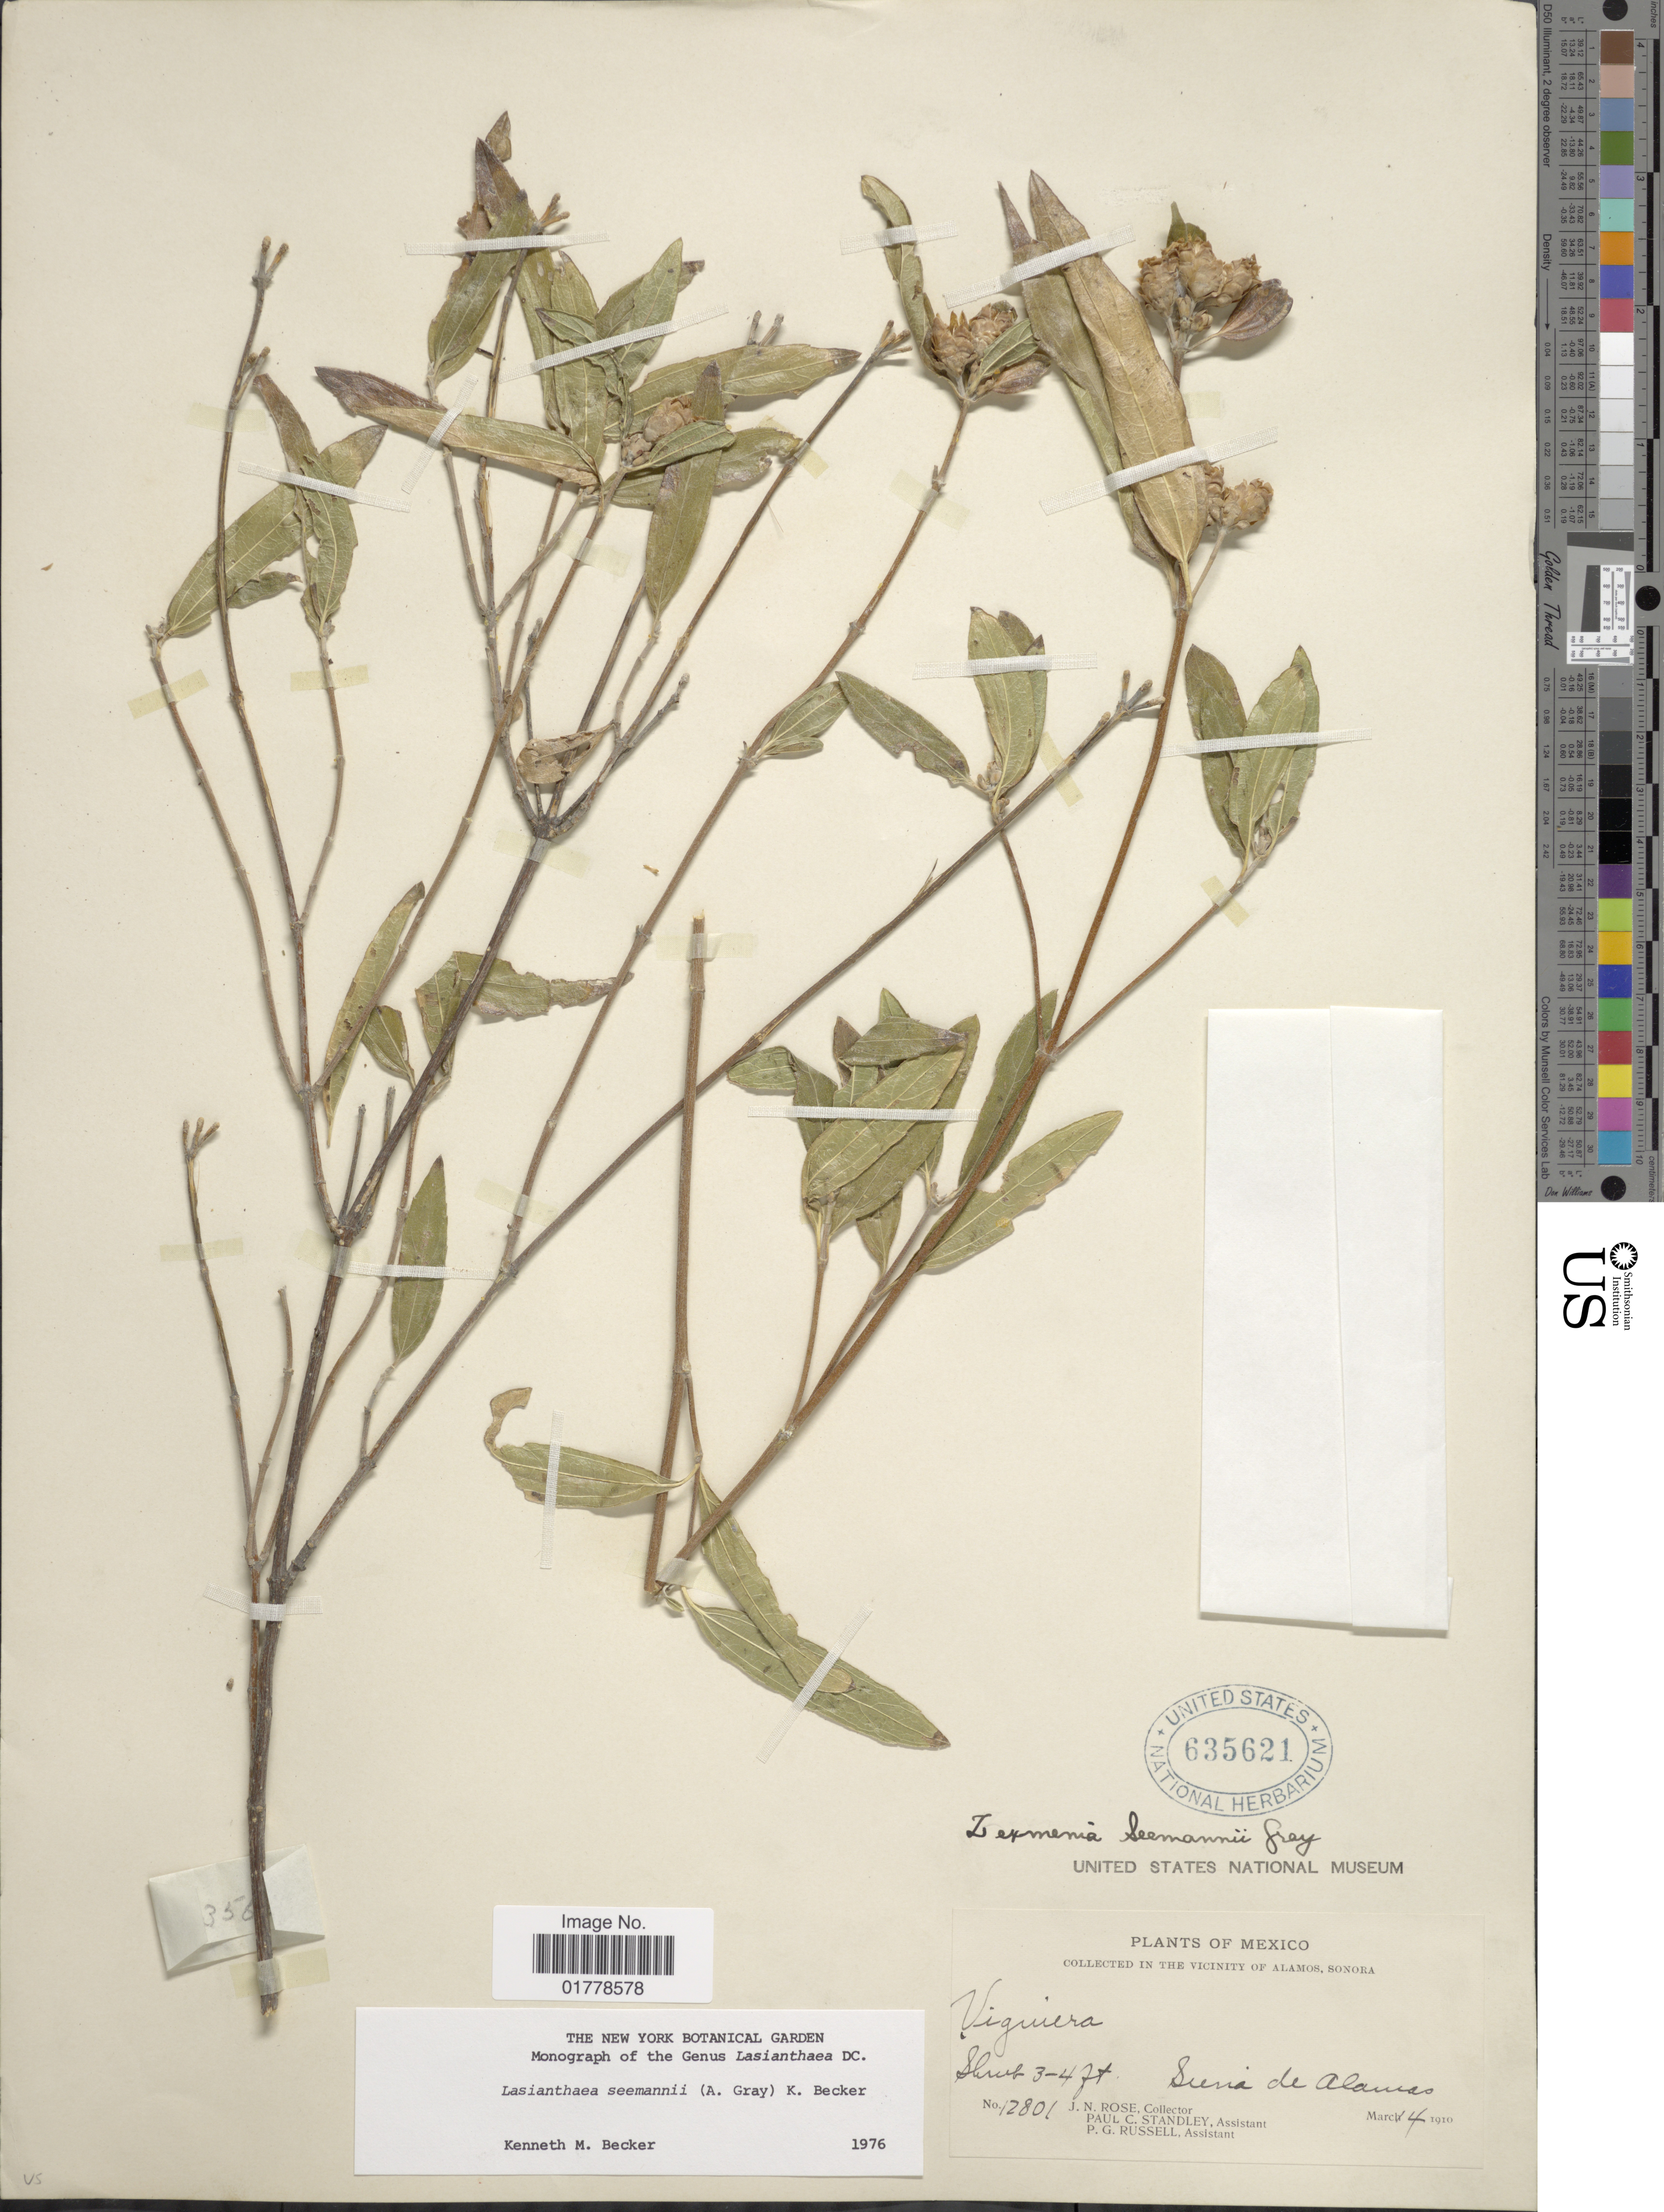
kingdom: Plantae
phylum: Tracheophyta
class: Magnoliopsida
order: Asterales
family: Asteraceae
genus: Lasianthaea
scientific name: Lasianthaea seemannii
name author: (A. Gray) K.M. Becker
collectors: J. N. Rose, P. C. Standley & P. G. Russell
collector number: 12801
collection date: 1910-03-14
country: Mexico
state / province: Sonora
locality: In the vicinity of Alamos, Sonora. Sierra de Alamas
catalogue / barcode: US 635621